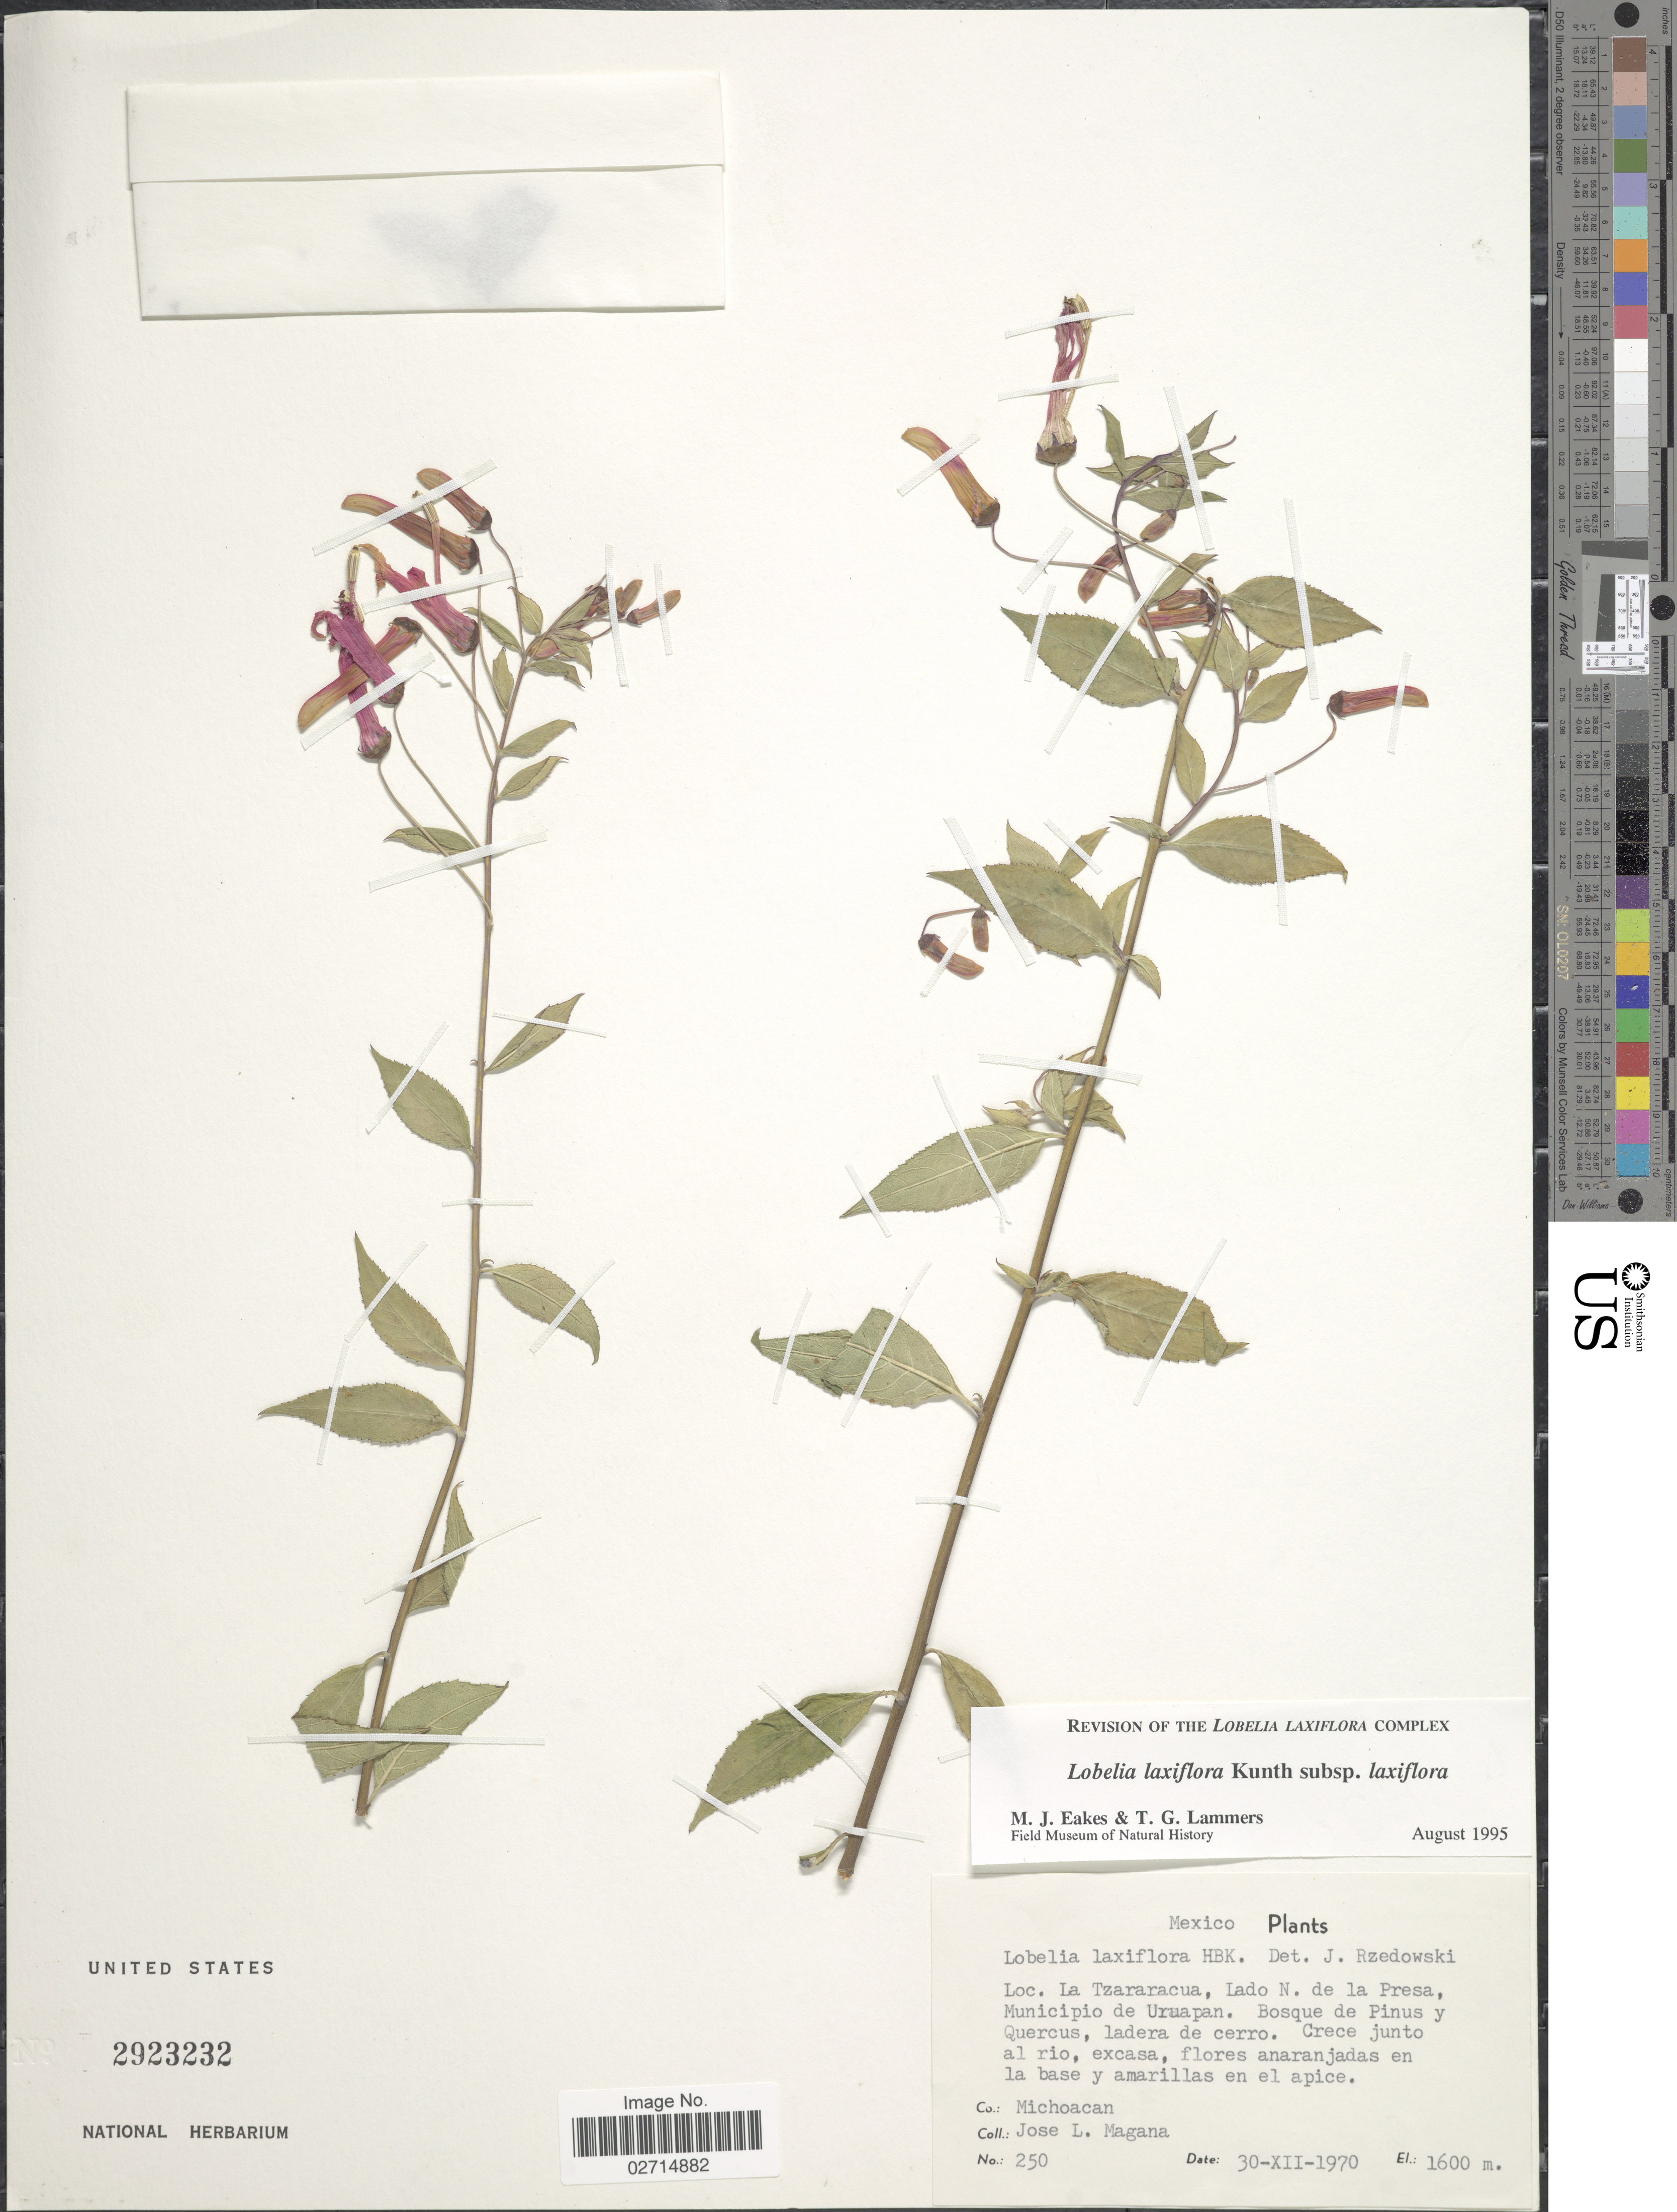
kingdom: Plantae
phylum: Tracheophyta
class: Magnoliopsida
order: Asterales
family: Campanulaceae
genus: Lobelia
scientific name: Lobelia laxiflora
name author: Kunth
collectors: J. L. Magaña M.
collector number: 250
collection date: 1970-12-30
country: Mexico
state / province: Michoacán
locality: La Tzararacua, Lado N. de la Presa, Municipio de Uruapan, Co.: Michoacan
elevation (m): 1600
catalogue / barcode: US 2923232